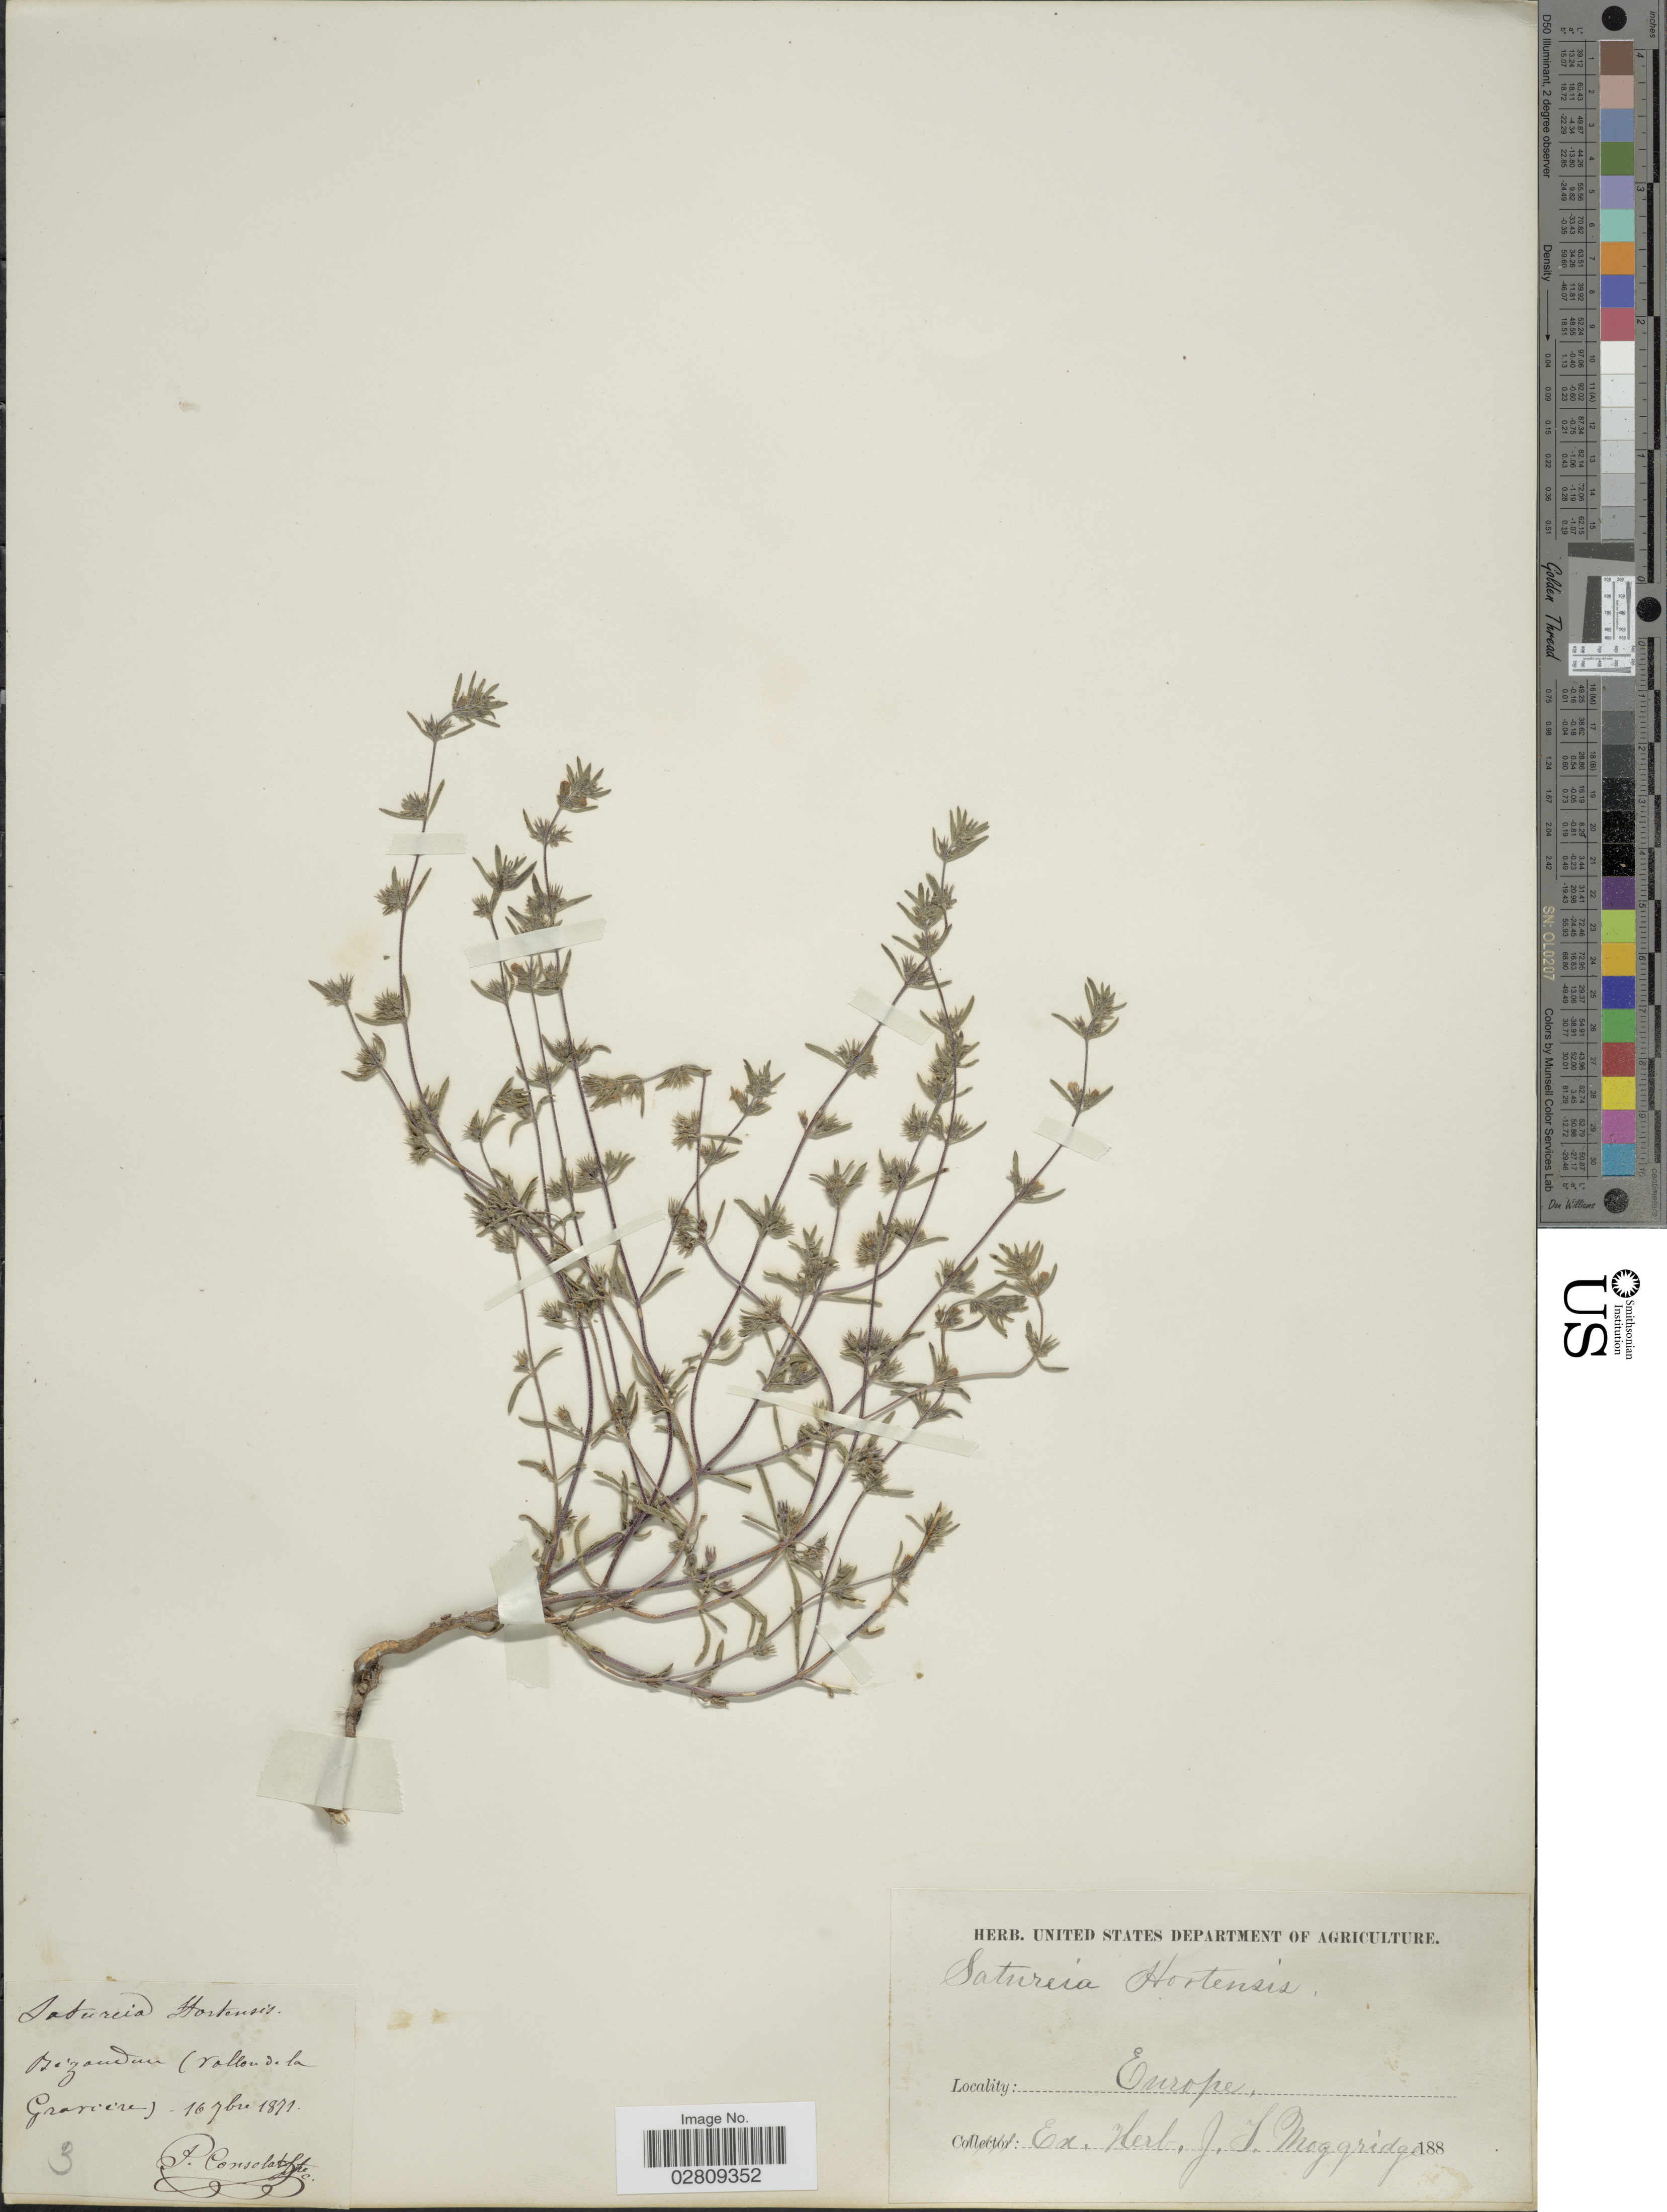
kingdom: Plantae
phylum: Tracheophyta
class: Magnoliopsida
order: Lamiales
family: Lamiaceae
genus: Satureja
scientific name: Satureja hortensis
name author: L.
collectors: P. Consolat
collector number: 3?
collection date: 1871-09-16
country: France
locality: Bezaudun (vallon de la Graviere). Europe.